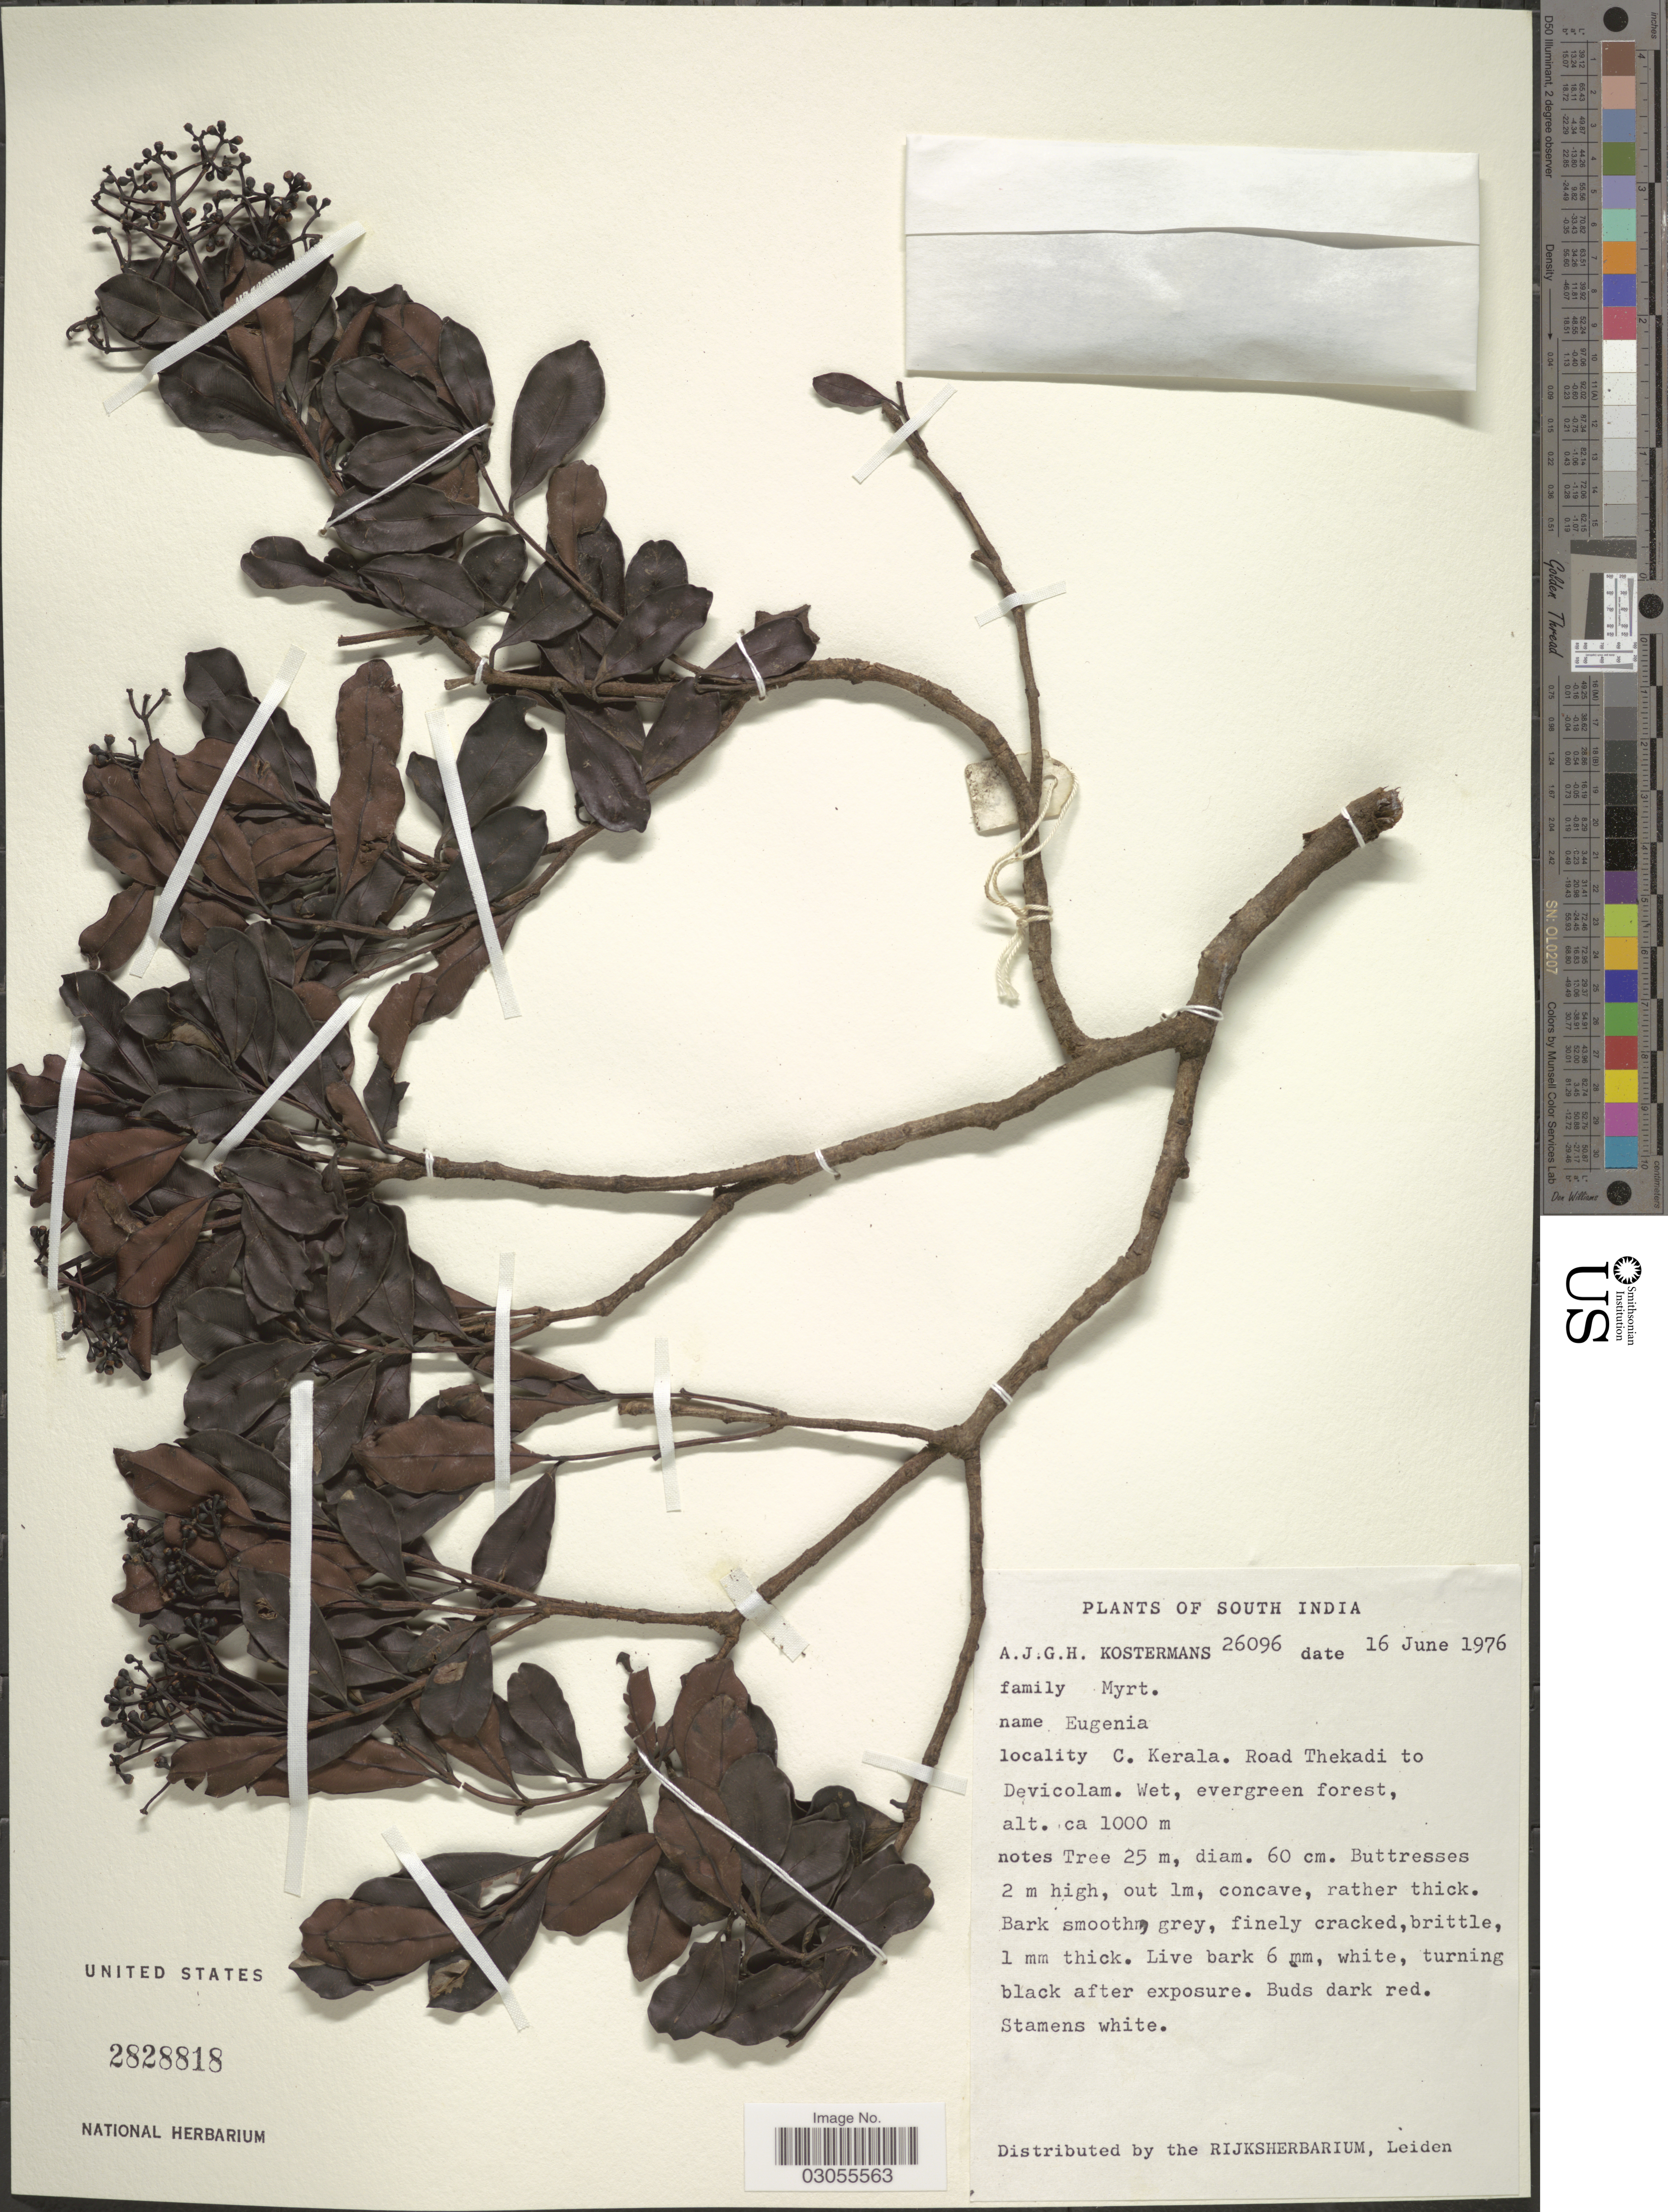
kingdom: Plantae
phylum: Tracheophyta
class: Magnoliopsida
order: Myrtales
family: Myrtaceae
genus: Syzygium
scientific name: Syzygium sp.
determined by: Strong, M. T., (US), Smithsonian Institution - National Museum of Natural History (UNITED STATES)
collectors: A. J. G. Kostermans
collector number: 26096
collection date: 1976-06-16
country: India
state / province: Kerala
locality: South India. C. Kerala. Road Thekadi to Devicolam.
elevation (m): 1000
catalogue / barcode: US 2828818